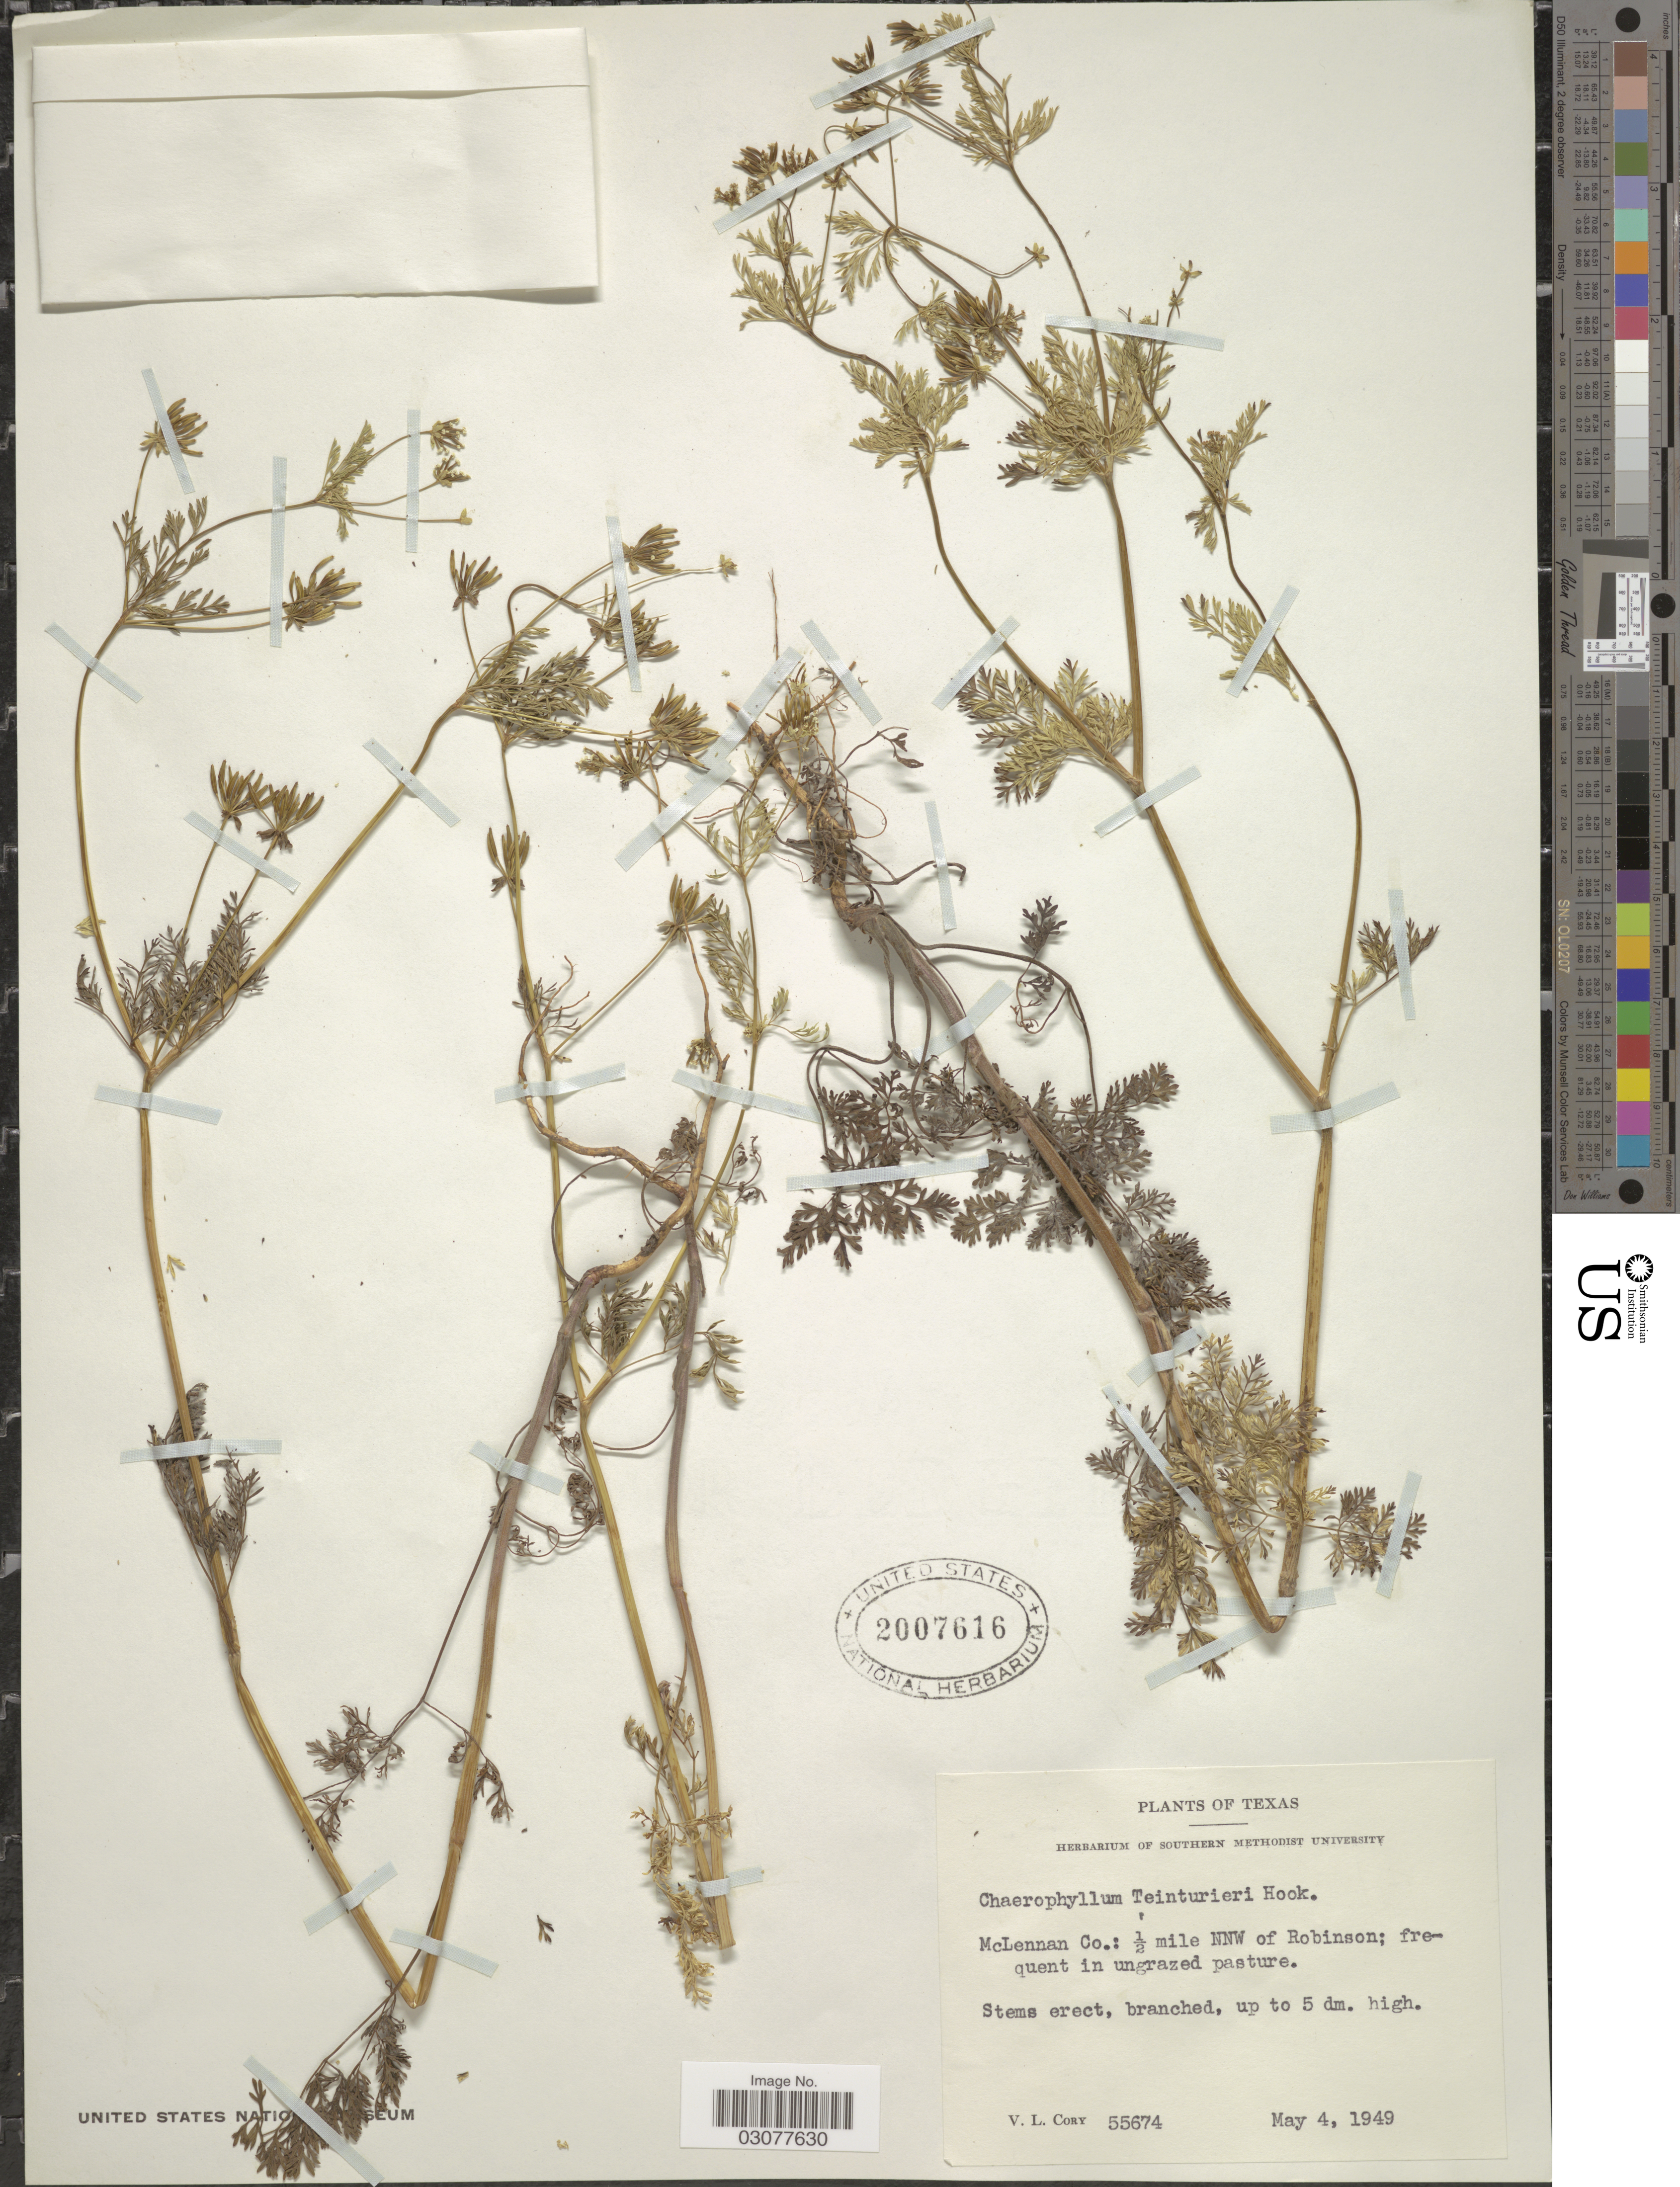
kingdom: Plantae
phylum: Tracheophyta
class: Magnoliopsida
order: Apiales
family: Apiaceae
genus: Chaerophyllum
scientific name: Chaerophyllum texanum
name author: J.M. Coult. & Rose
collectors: V. Cory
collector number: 55674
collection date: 1949-05-04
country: United States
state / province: Texas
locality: McLennan Co.: ½ mile NNW of Robinson; frequent in ungrazed pasture.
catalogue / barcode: US 2007616